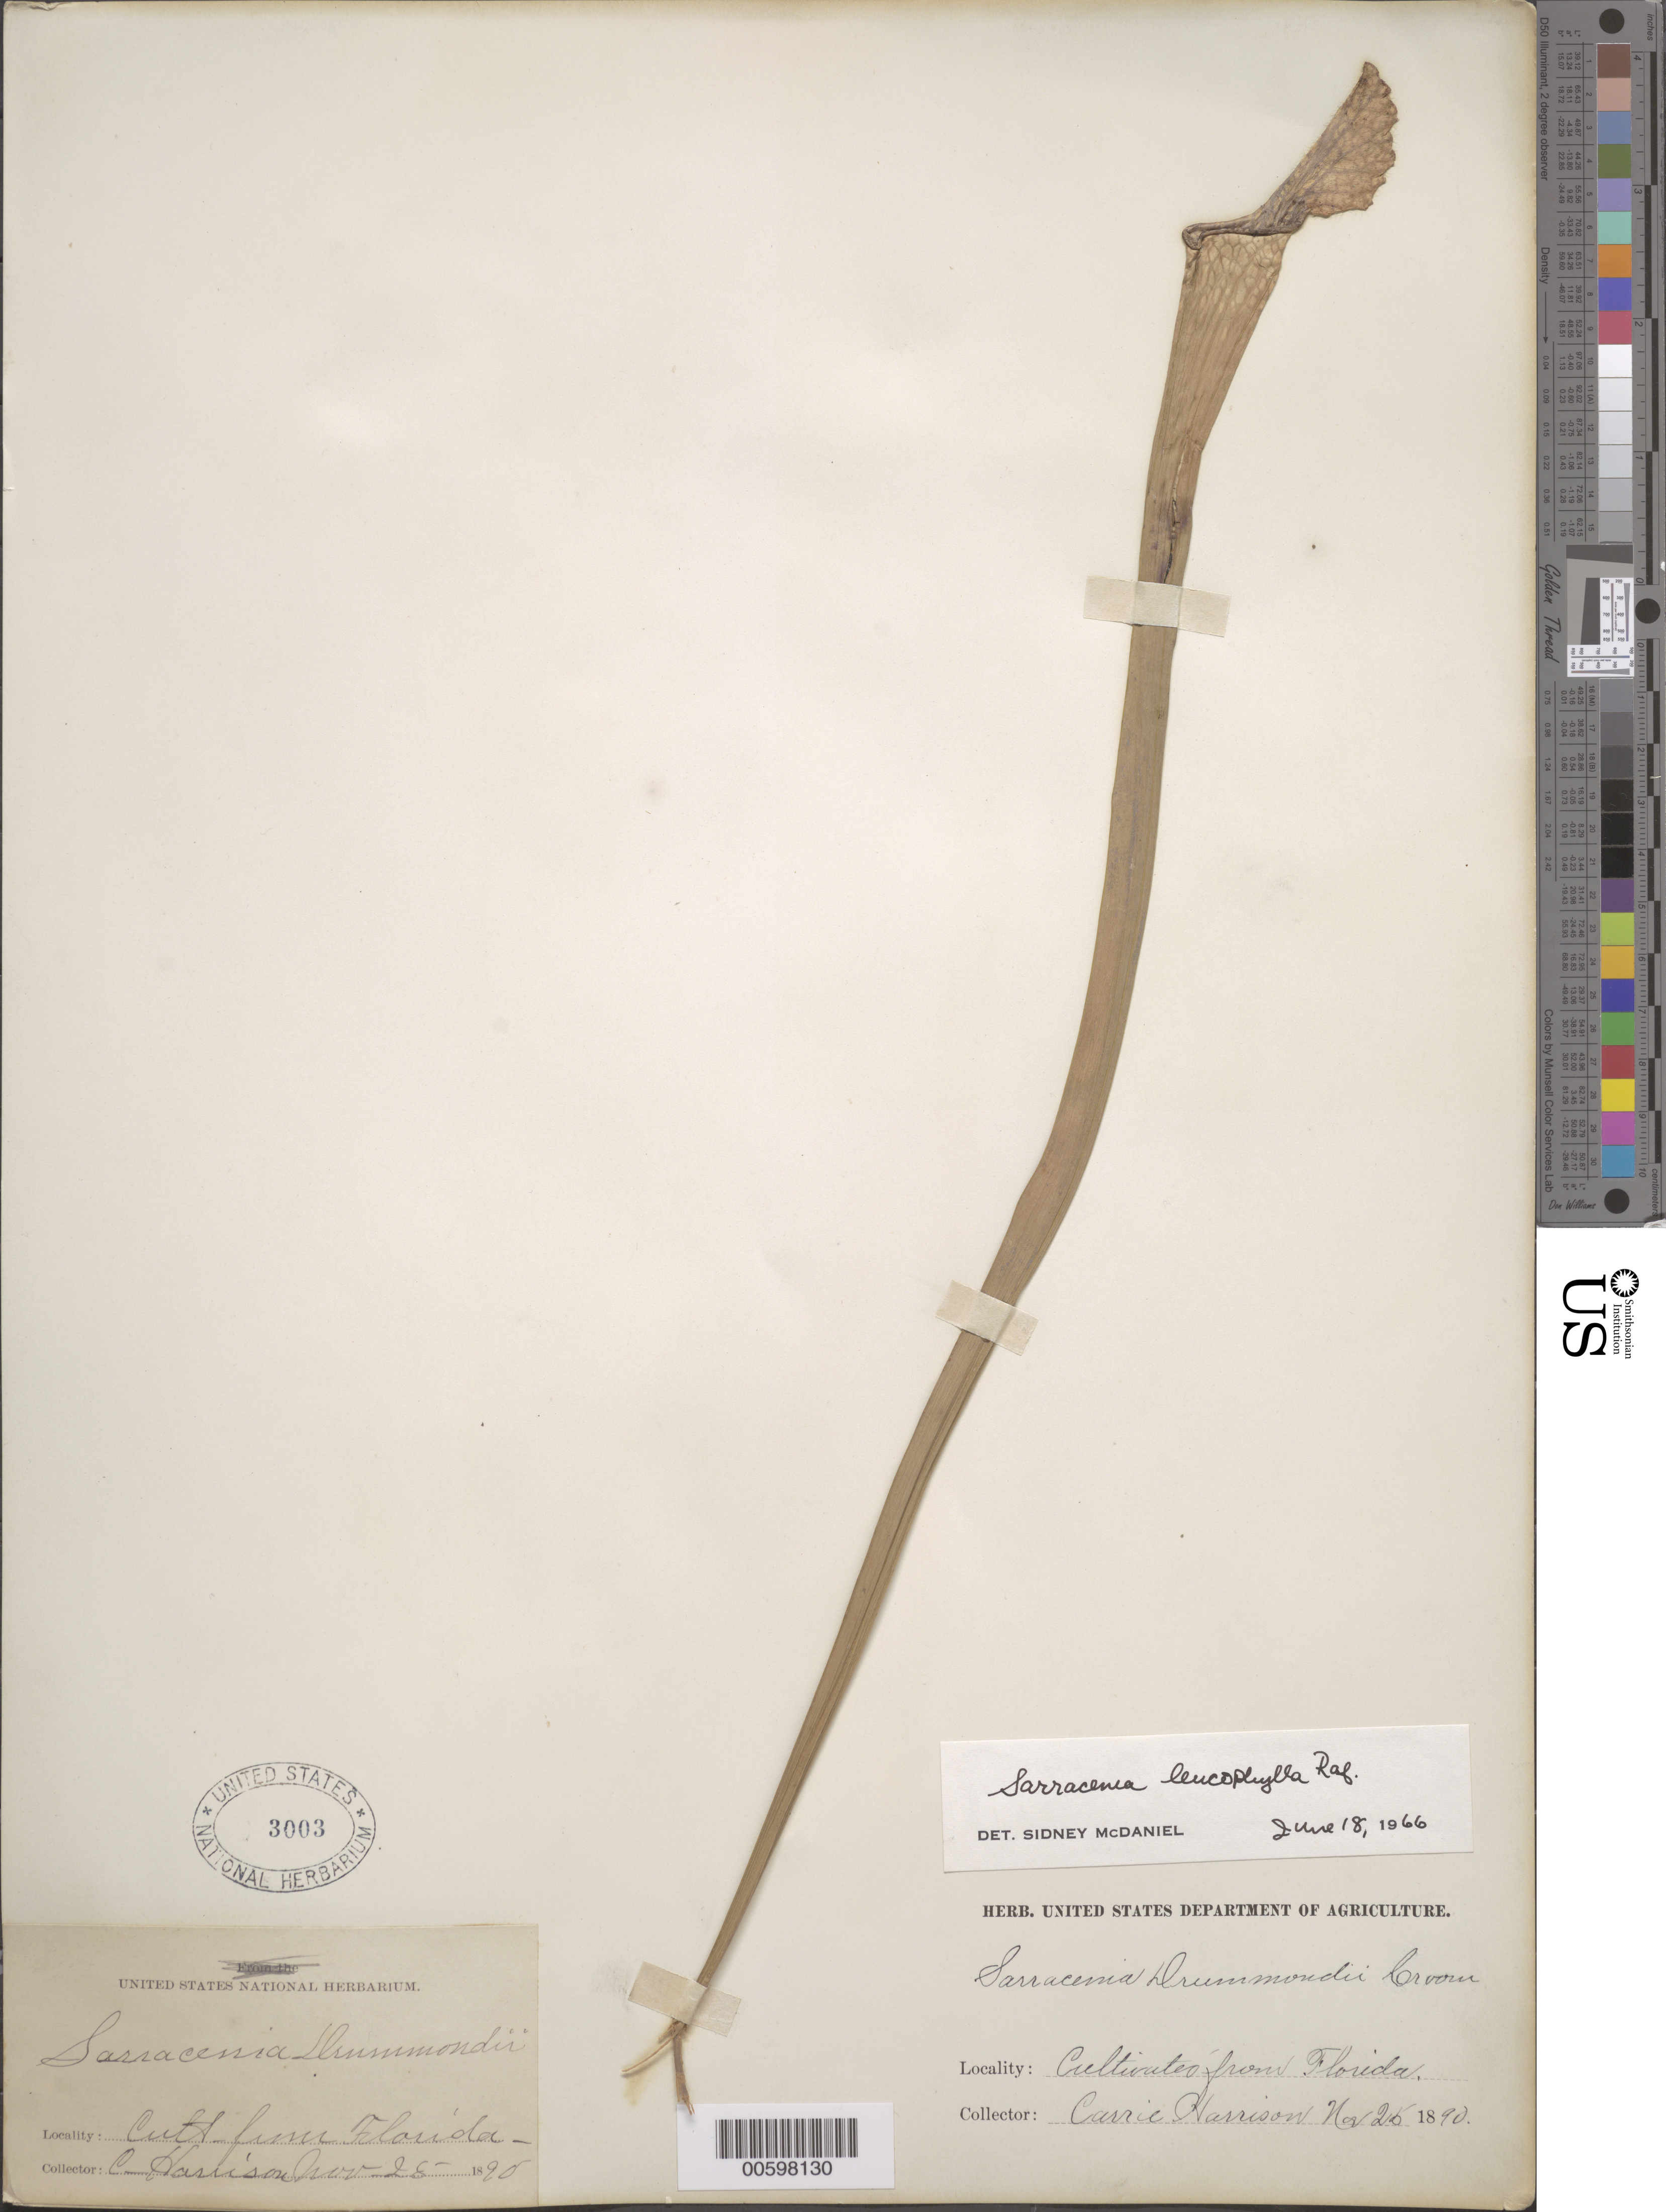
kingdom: Plantae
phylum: Tracheophyta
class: Magnoliopsida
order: Ericales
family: Sarraceniaceae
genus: Sarracenia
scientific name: Sarracenia leucophylla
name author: Raf.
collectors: C. Harrison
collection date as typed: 25 Nov 1890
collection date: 1890-11-25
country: United States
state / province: Florida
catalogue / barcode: US 3003